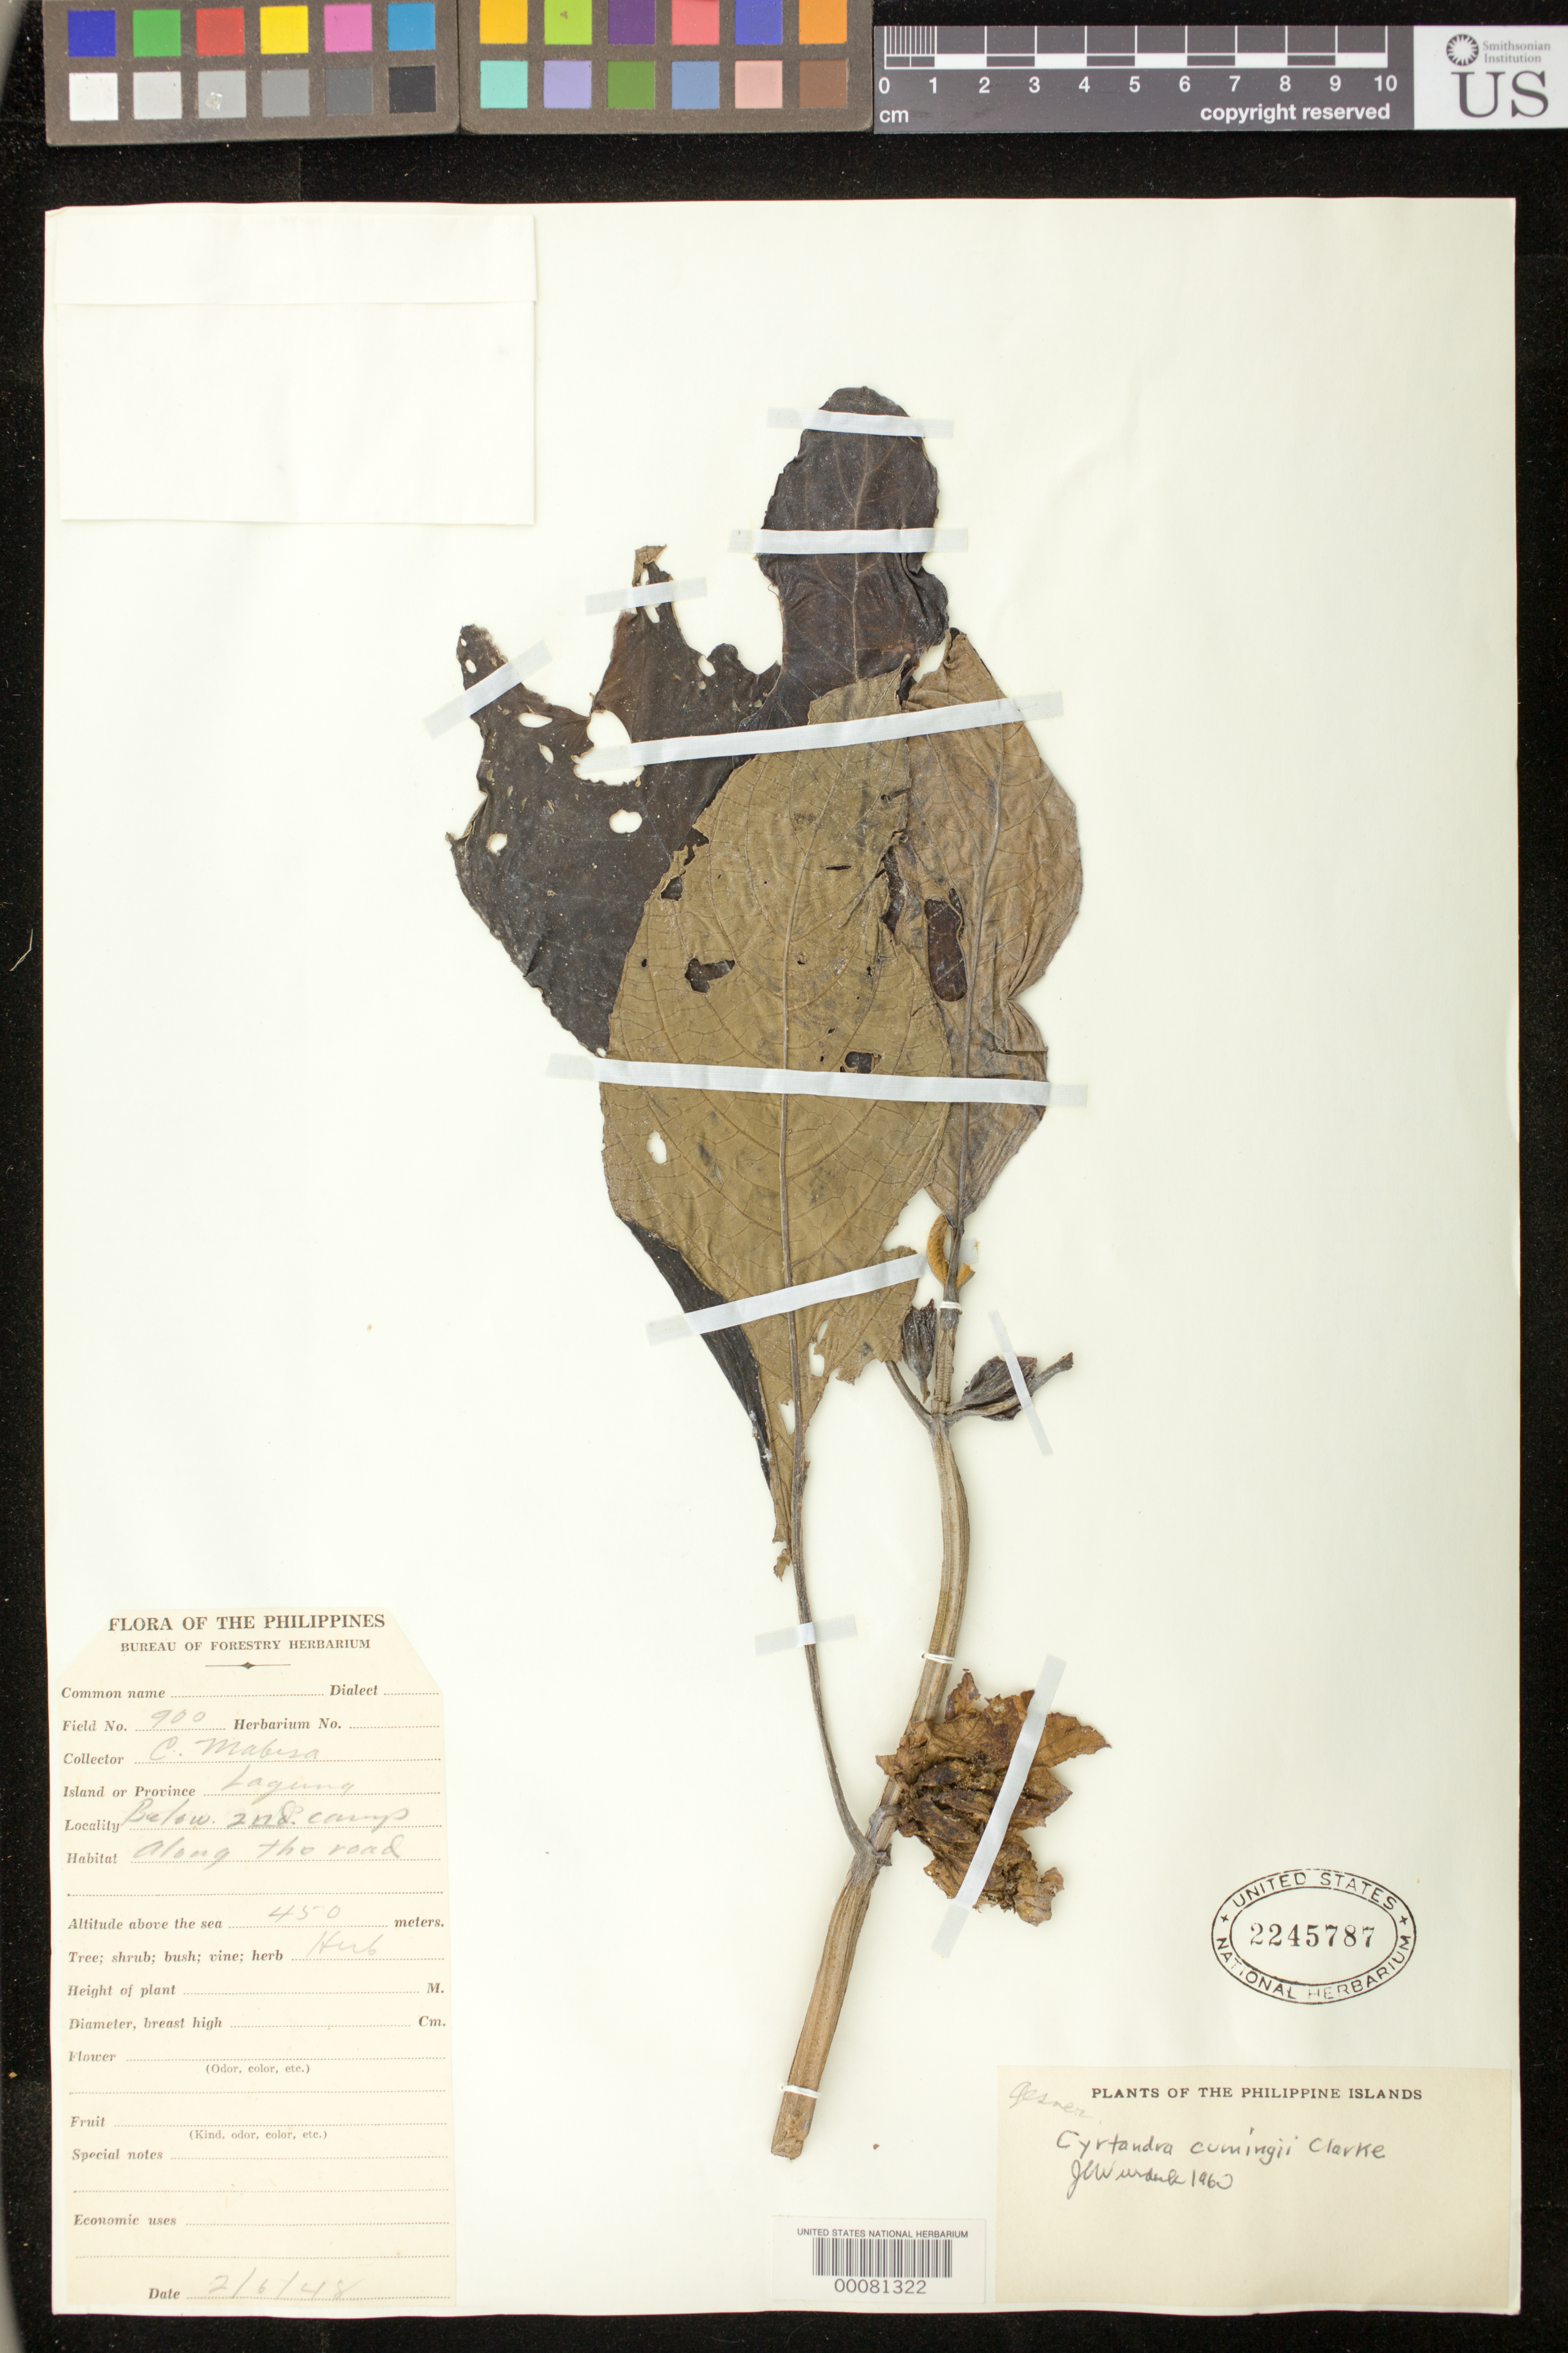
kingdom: Plantae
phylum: Tracheophyta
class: Magnoliopsida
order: Lamiales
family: Gesneriaceae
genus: Cyrtandra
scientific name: Cyrtandra cumingii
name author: C.B. Clarke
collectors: C. Mabesa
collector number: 900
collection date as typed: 1948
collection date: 1948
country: Philippines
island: Luzon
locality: Laguna, Below 2nd camp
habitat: Along the road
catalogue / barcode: US 2245787